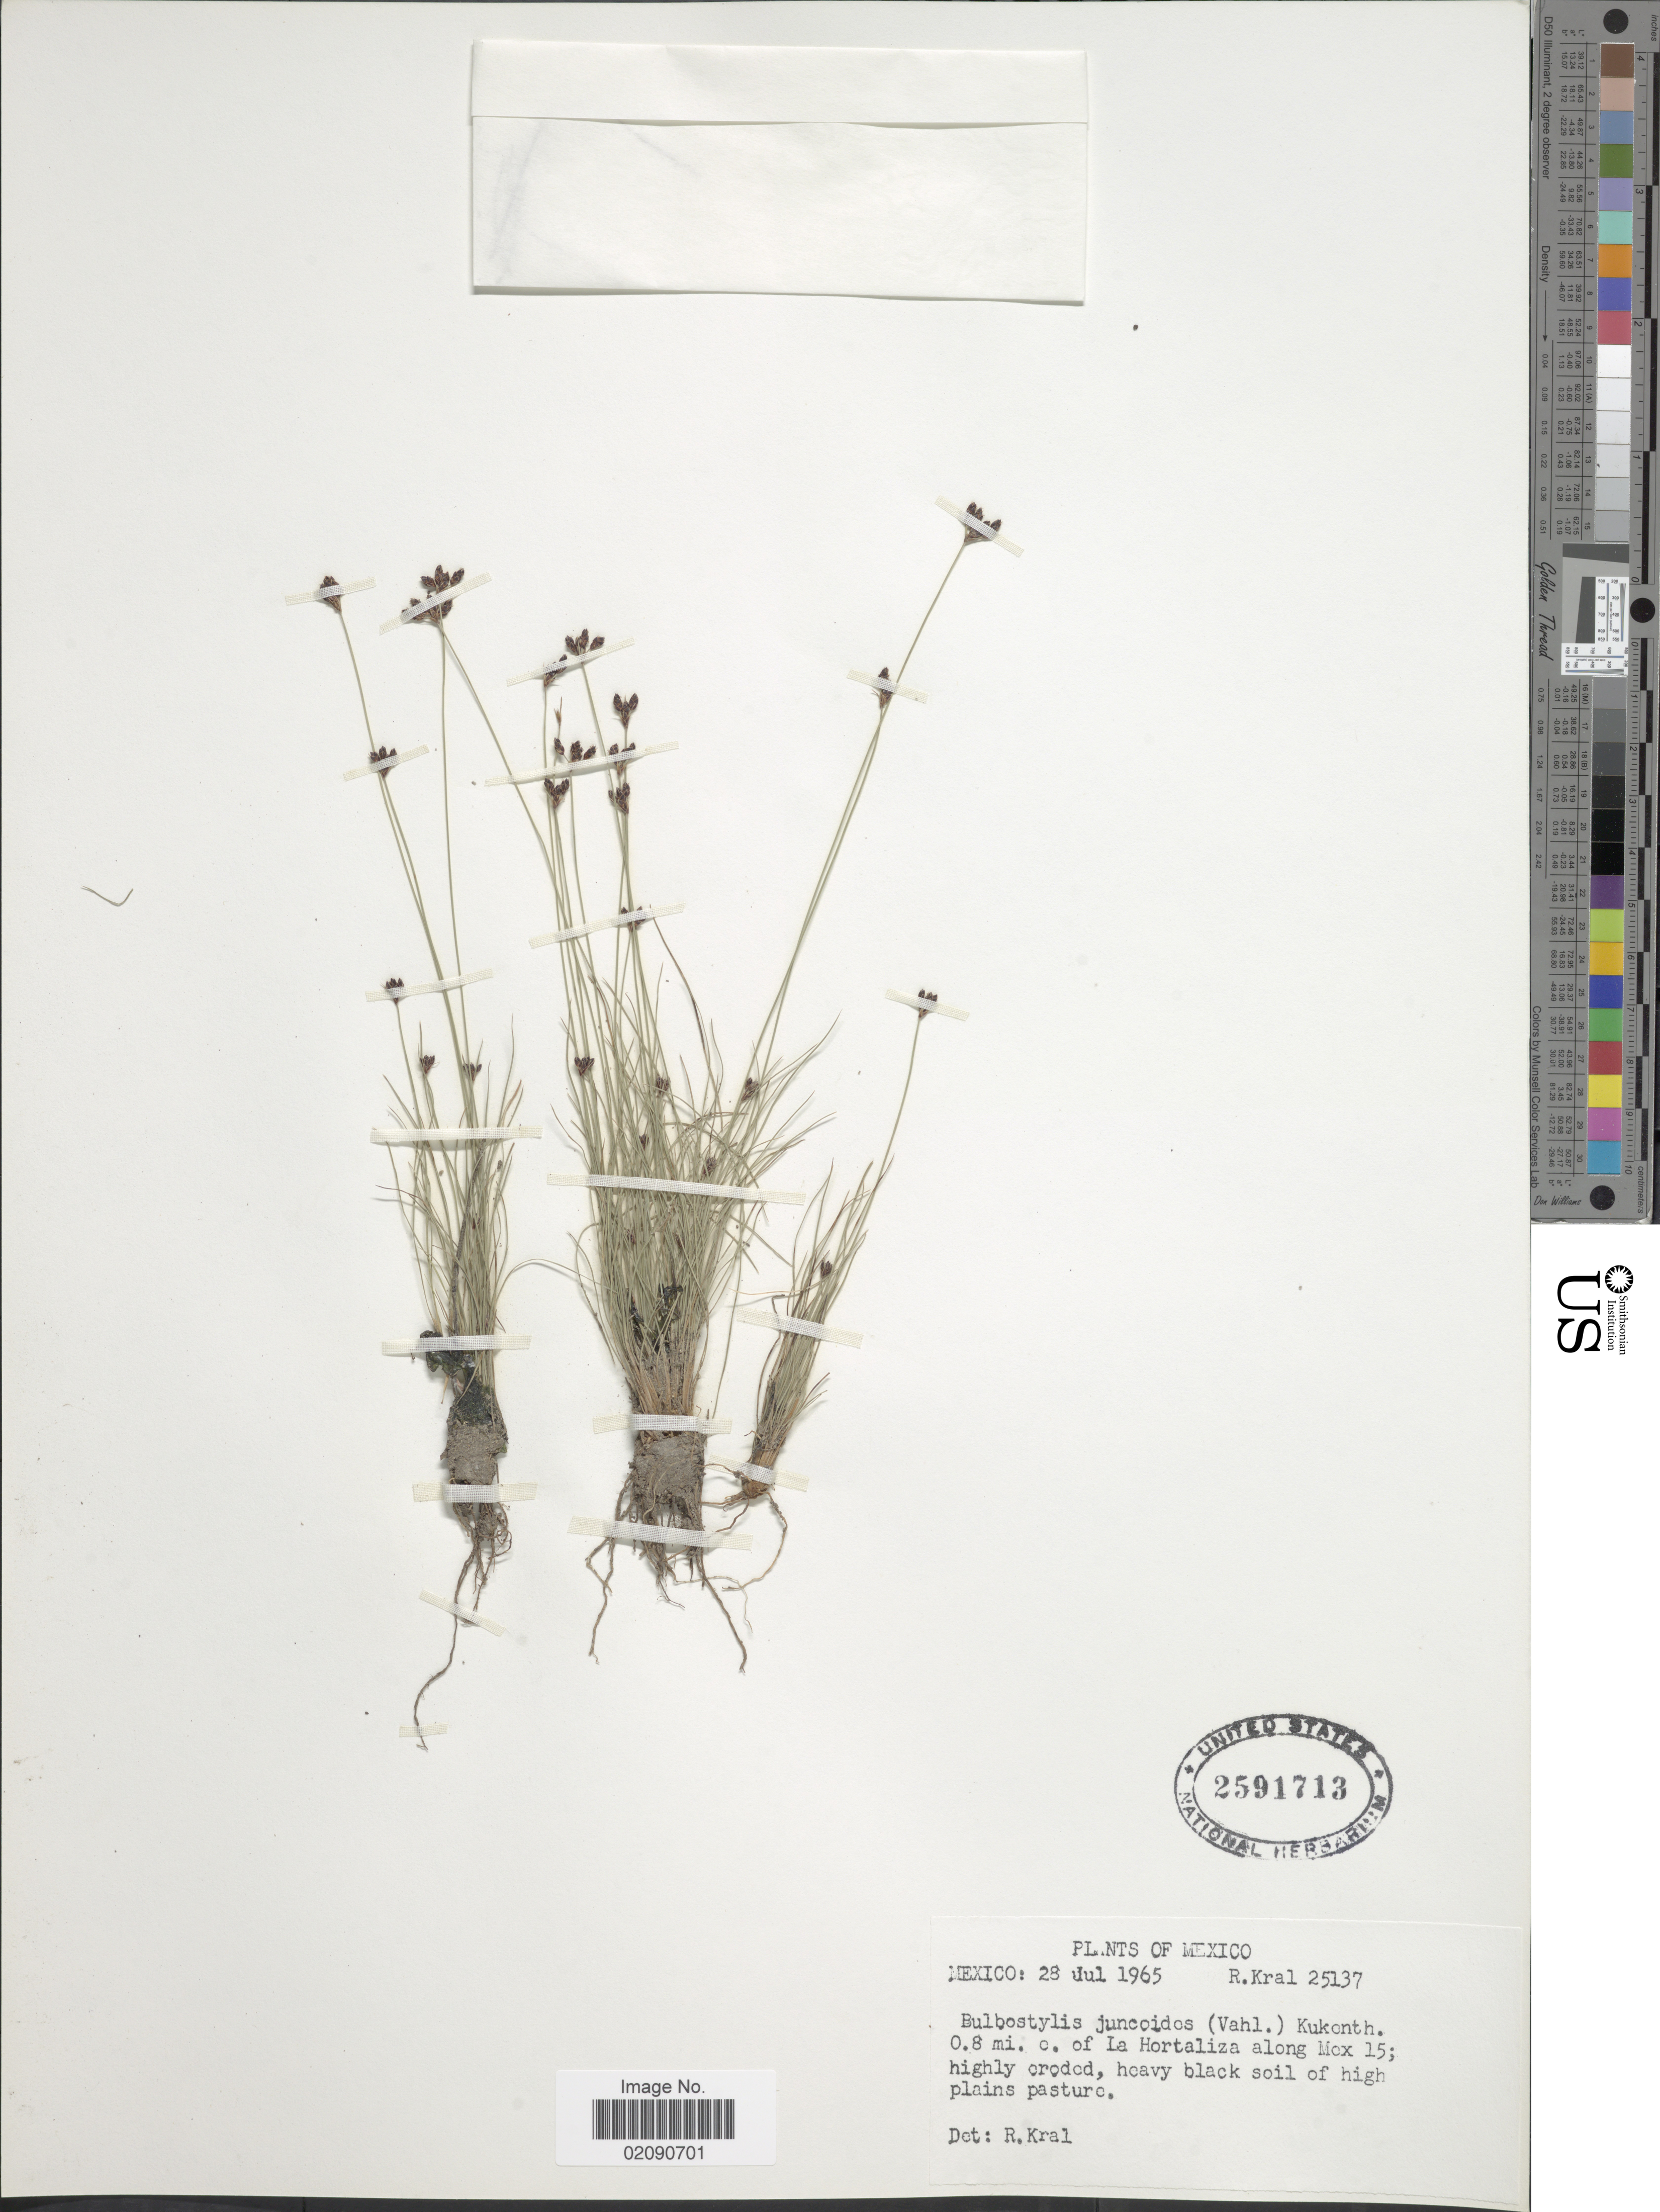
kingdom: Plantae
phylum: Tracheophyta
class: Liliopsida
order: Poales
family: Cyperaceae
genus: Bulbostylis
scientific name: Bulbostylis juncoides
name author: (Vahl) Kük. ex Herter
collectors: R. Kral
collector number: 25137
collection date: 1965-07-28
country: Mexico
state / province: México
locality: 0.8 mi. e. of La Hortaliza along Mex 15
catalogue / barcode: US 2591713